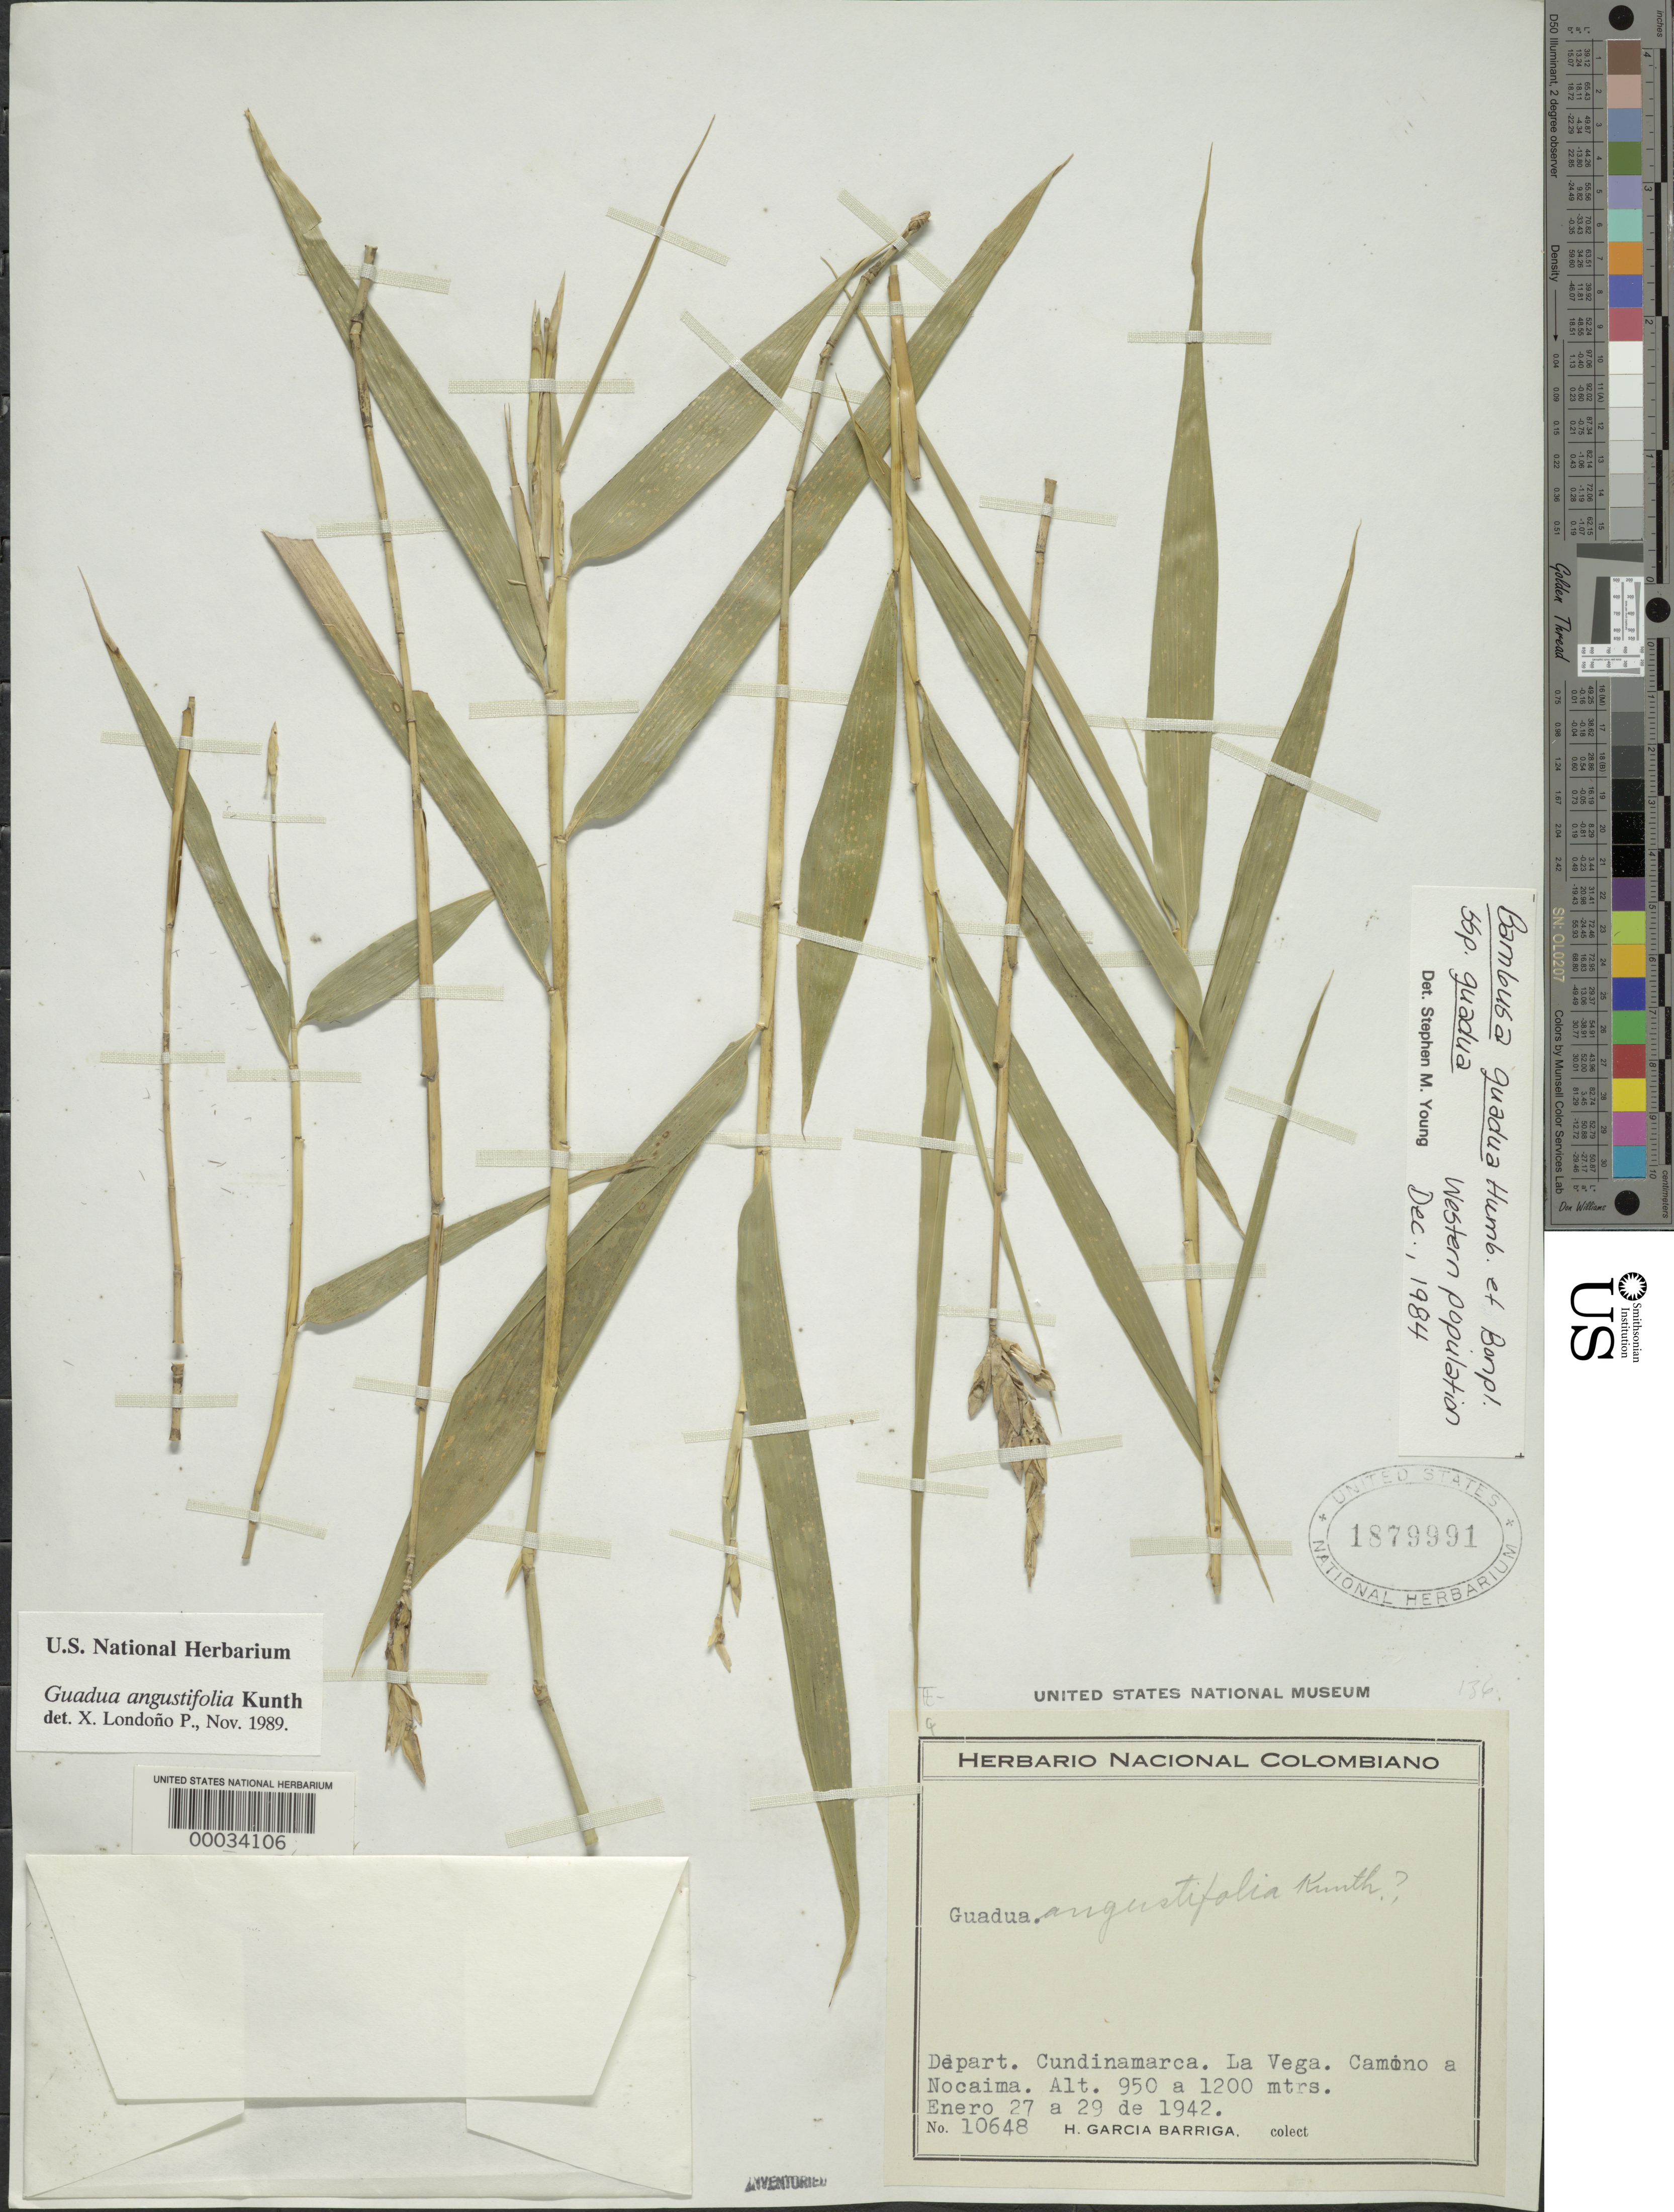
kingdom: Plantae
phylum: Tracheophyta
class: Liliopsida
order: Poales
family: Poaceae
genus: Guadua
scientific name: Guadua angustifolia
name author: Kunth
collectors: H. García Barriga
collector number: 10648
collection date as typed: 27 Jan 1942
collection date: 1942-01-27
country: Colombia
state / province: Cundinamarca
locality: La Vega, Nocaima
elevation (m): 950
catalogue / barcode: US 1879991